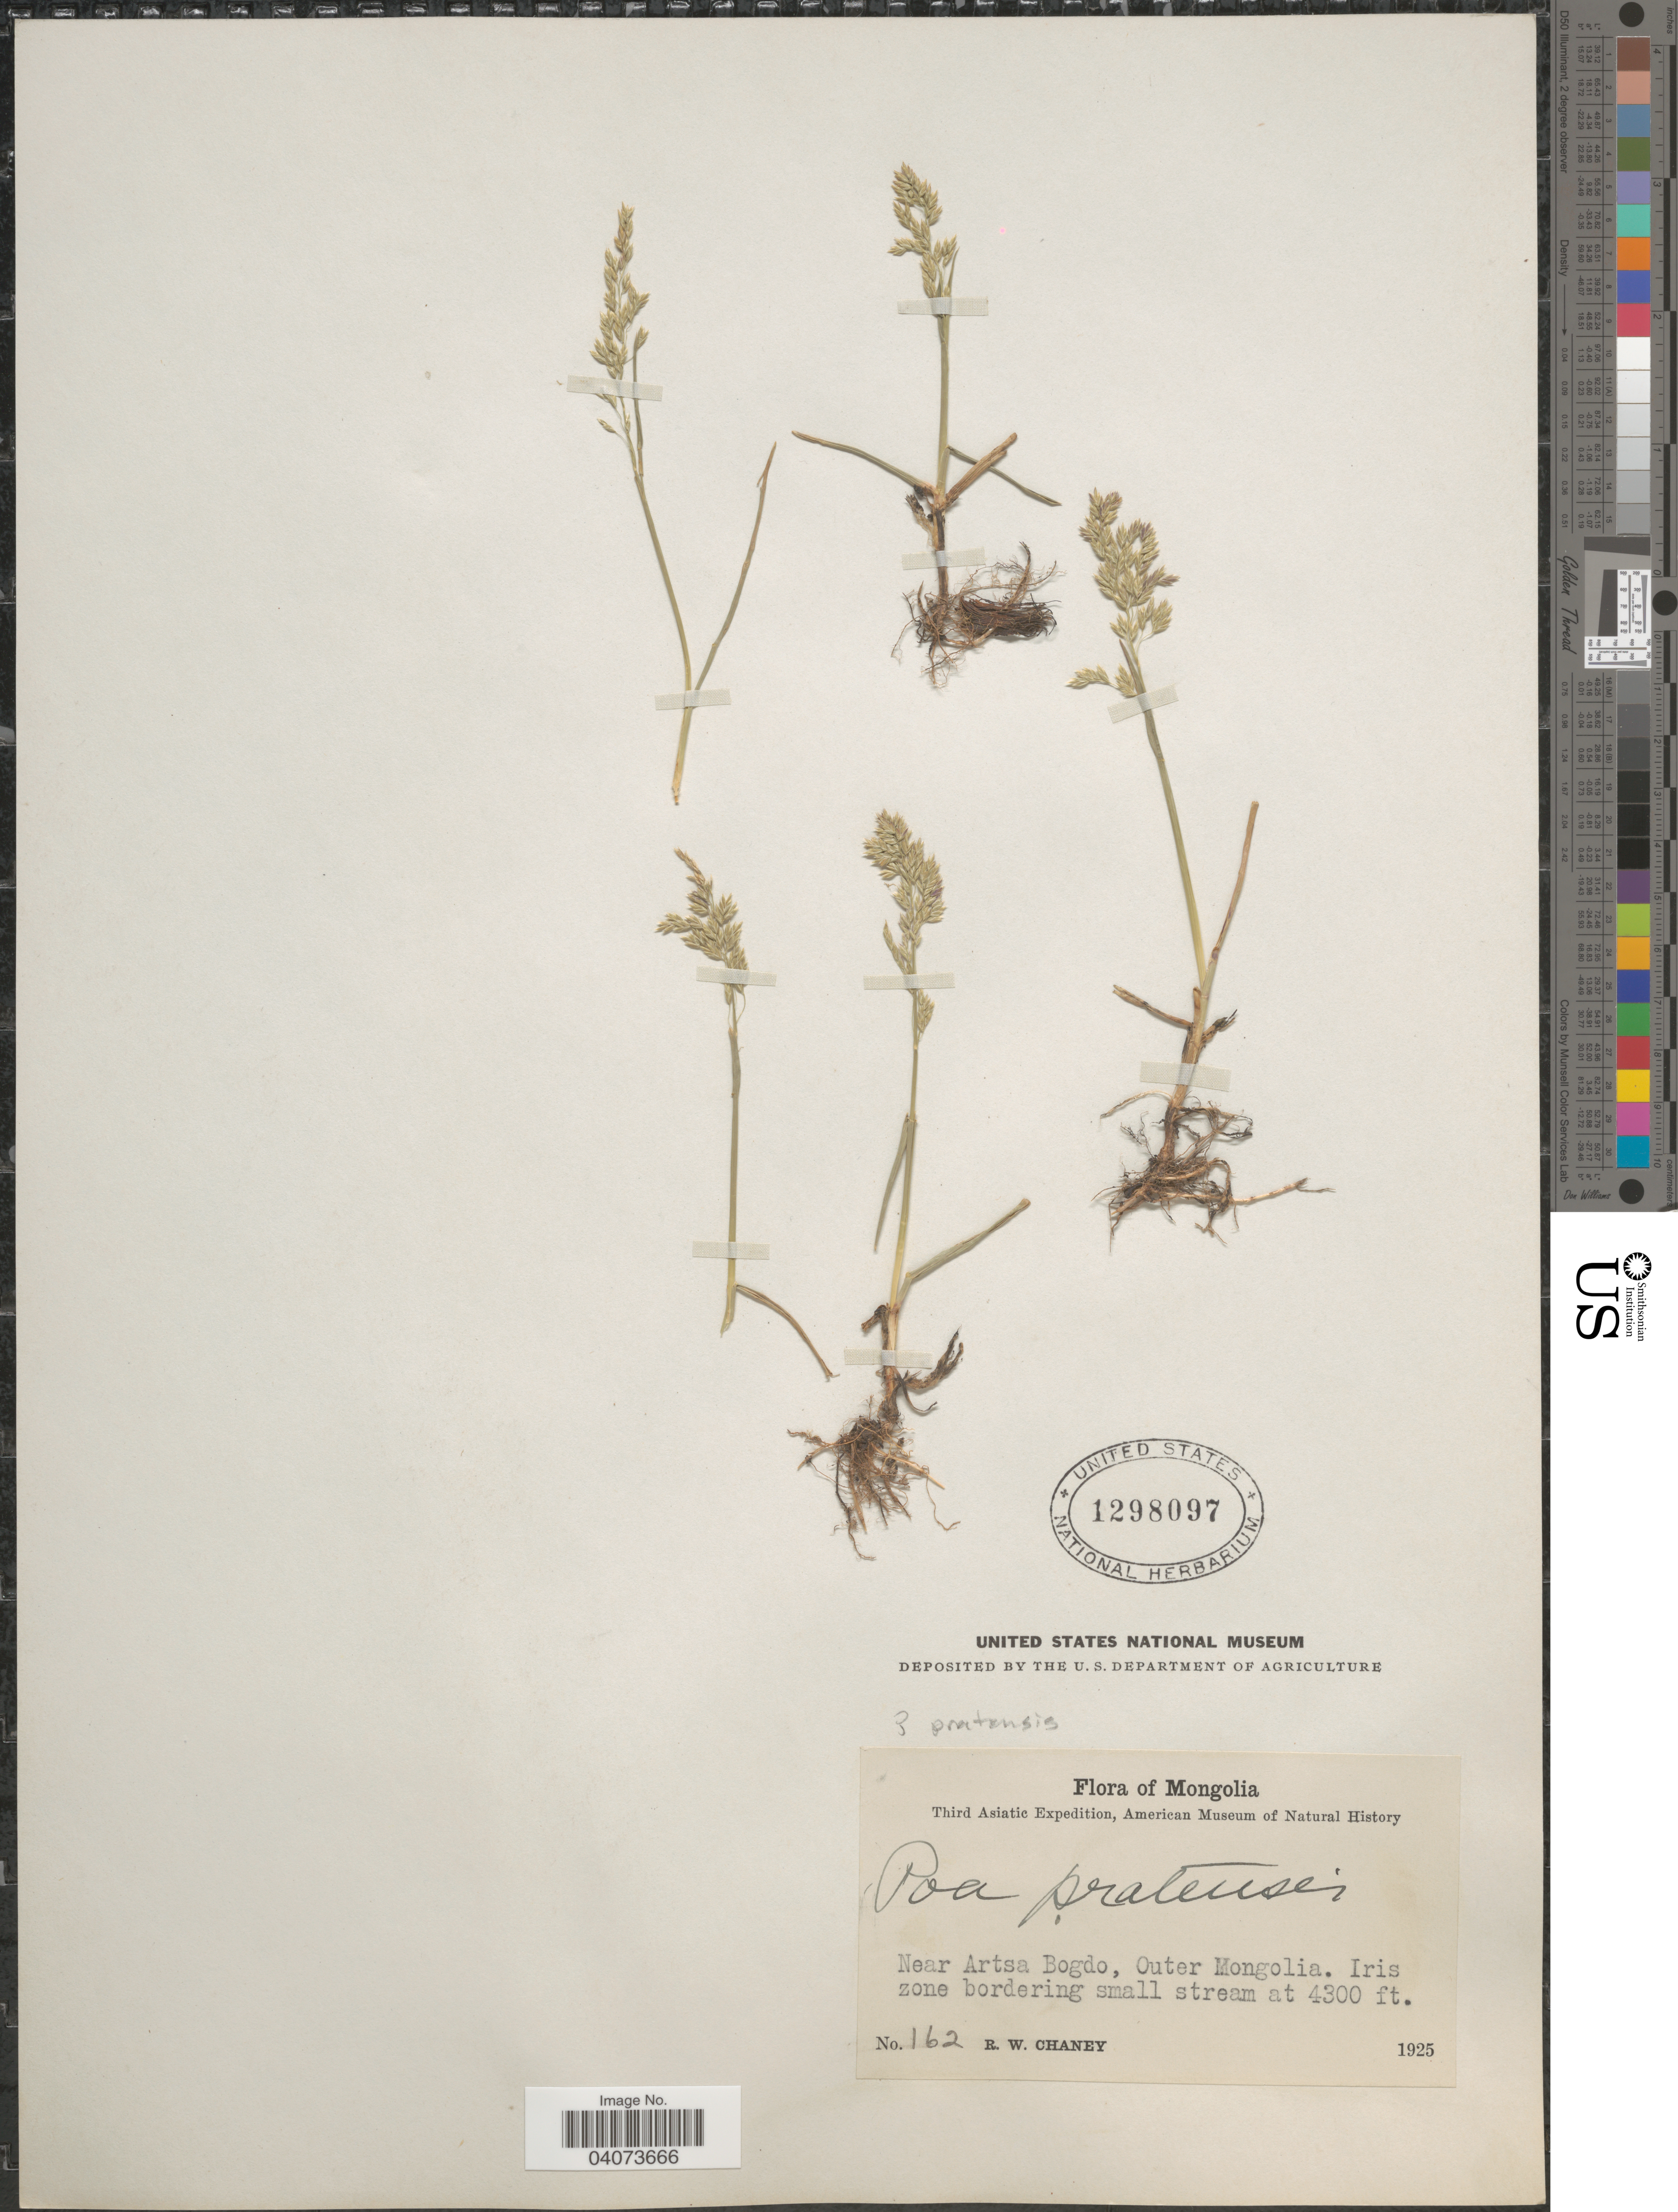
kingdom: Plantae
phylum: Tracheophyta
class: Liliopsida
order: Poales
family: Poaceae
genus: Poa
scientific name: Poa pratensis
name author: L.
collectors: R. Chaney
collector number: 162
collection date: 1925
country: Mongolia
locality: Mongolia. Near Artsa Bogdo, Outer Mongolia. Iris zone bordering small stream.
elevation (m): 1311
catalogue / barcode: US 1298097